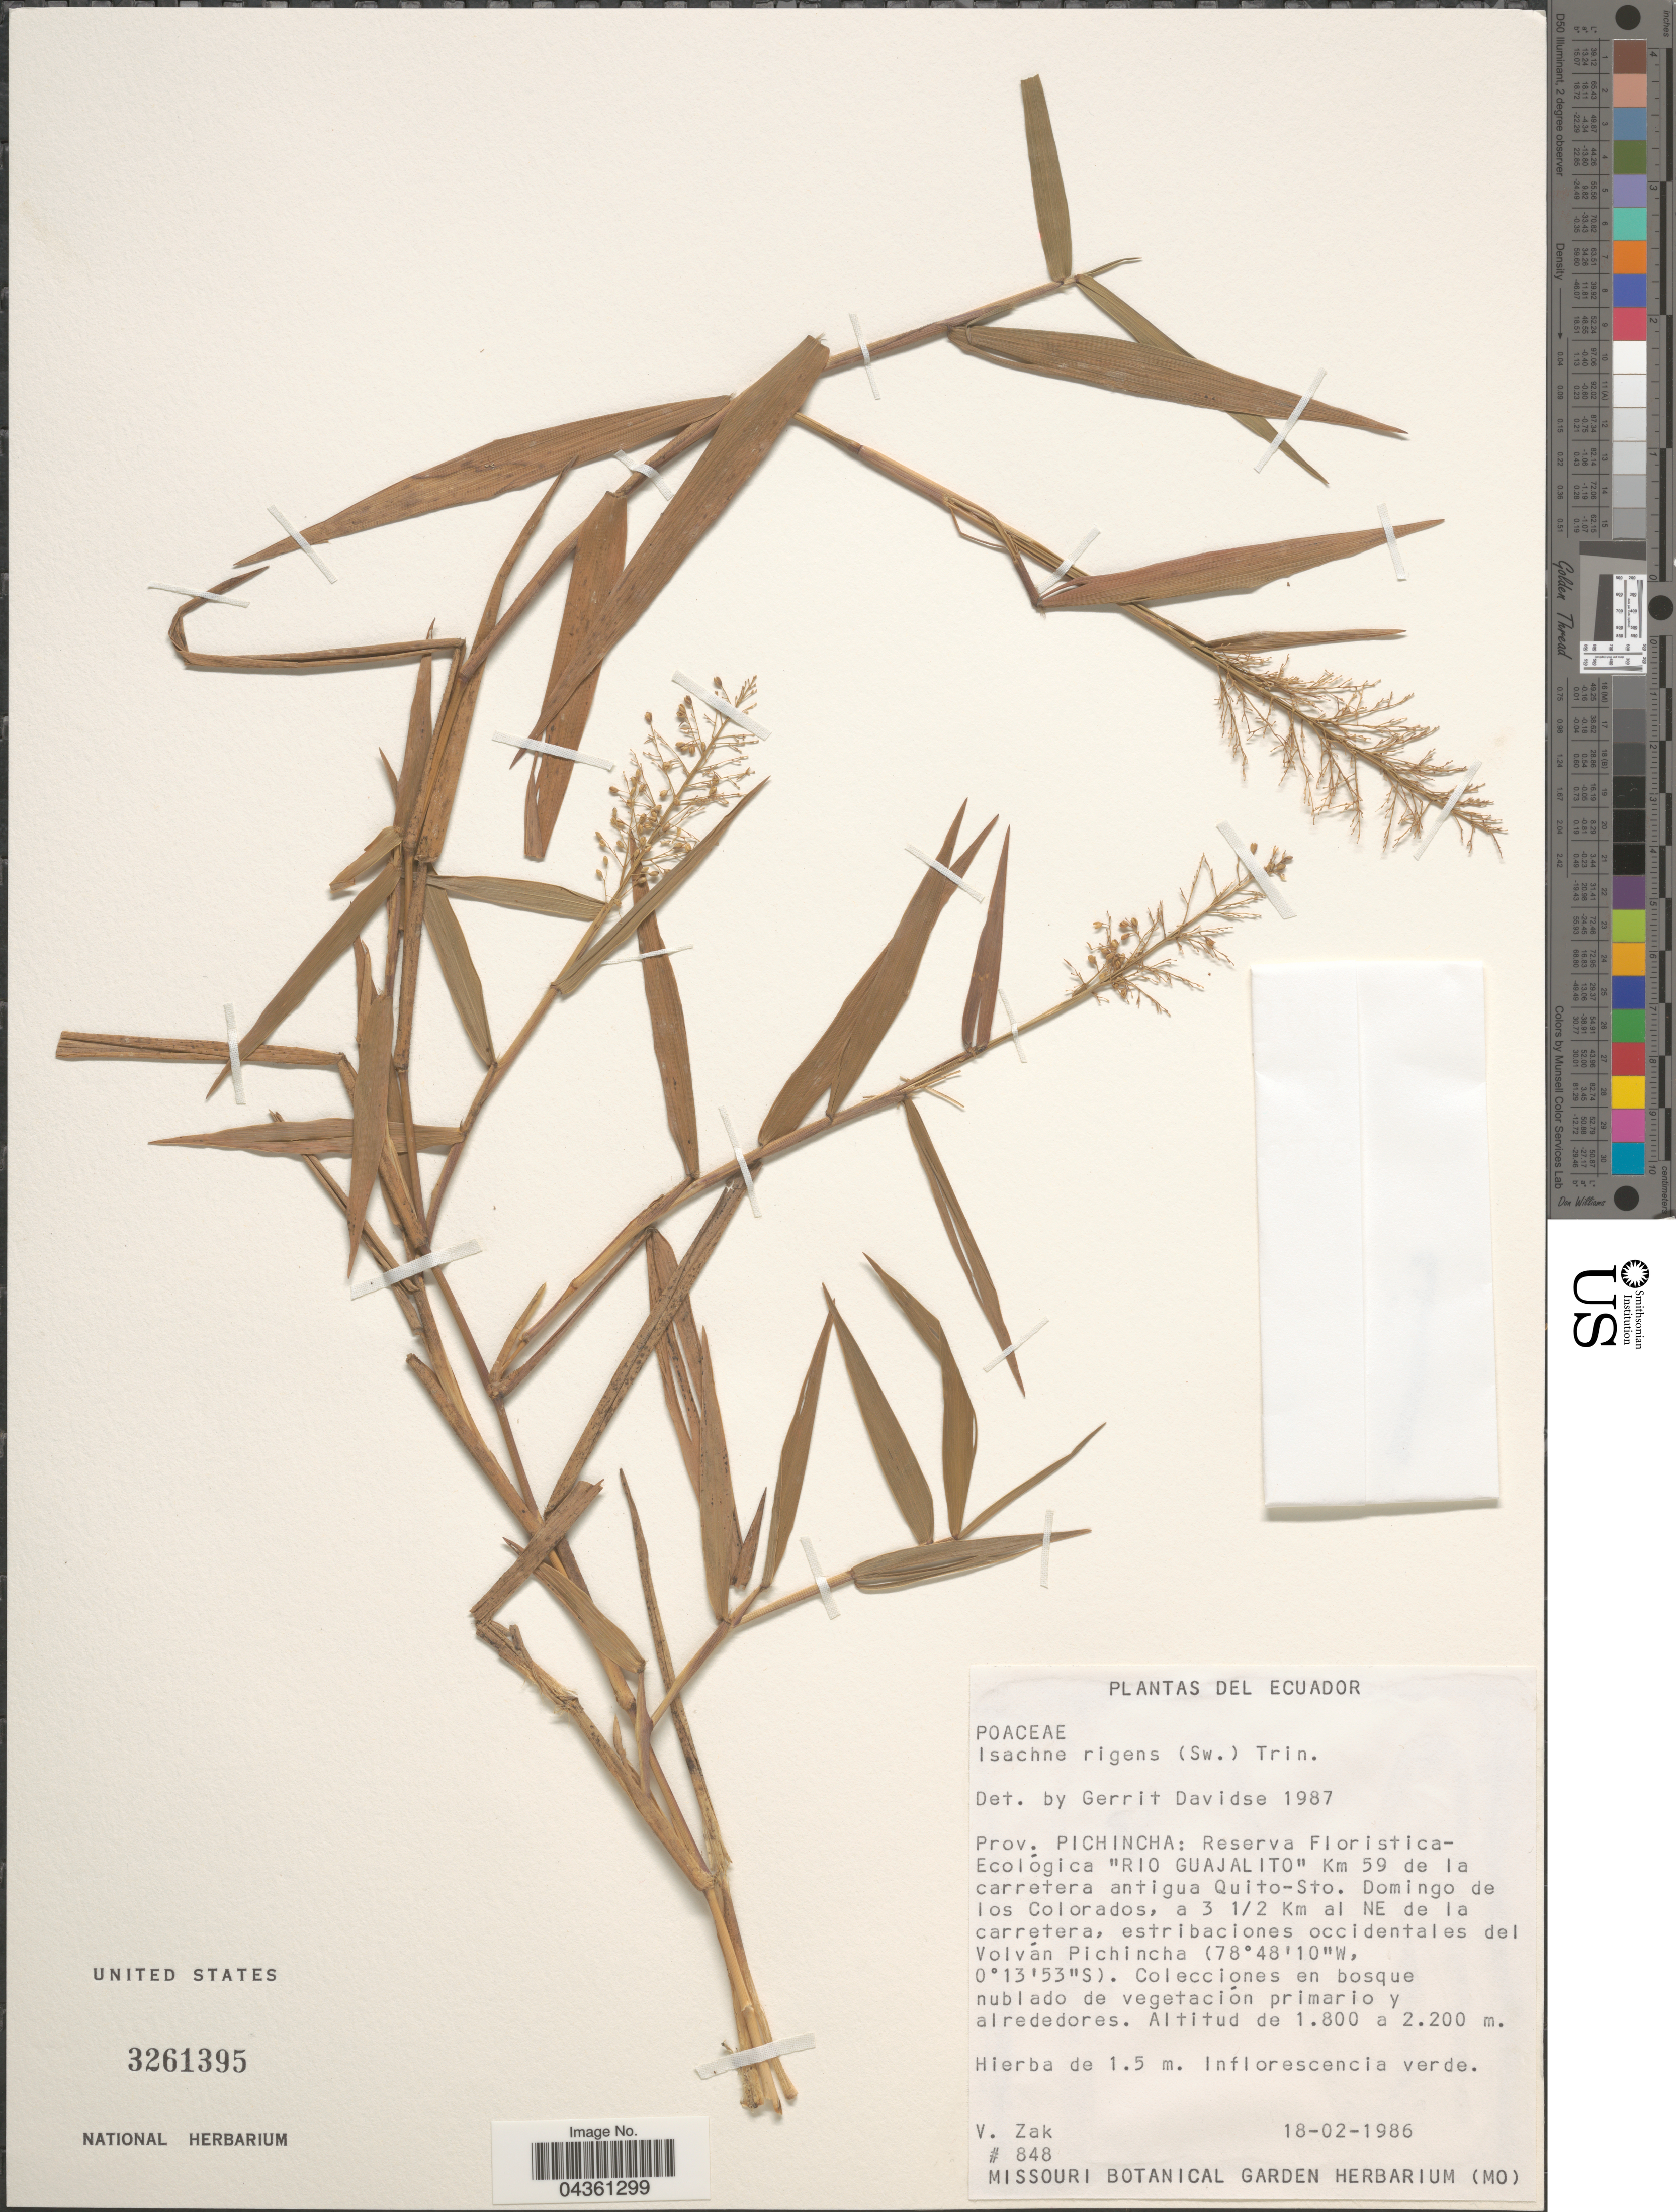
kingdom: Plantae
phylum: Tracheophyta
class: Liliopsida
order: Poales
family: Poaceae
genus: Isachne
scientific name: Isachne rigens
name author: (Sw.) Trin.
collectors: V. Zak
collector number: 848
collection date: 1986-02-18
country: Ecuador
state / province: Pichincha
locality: Reserva Floristica-Ecológica "Rio Guajalito" Km 59 de la carretera antigua Quito-Sto. Domingo de los Colorados, a 3 1/2 Km al NE de la carretera, estribaciones occidentales del Volván Pichincha.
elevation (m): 1800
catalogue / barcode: US 3261395